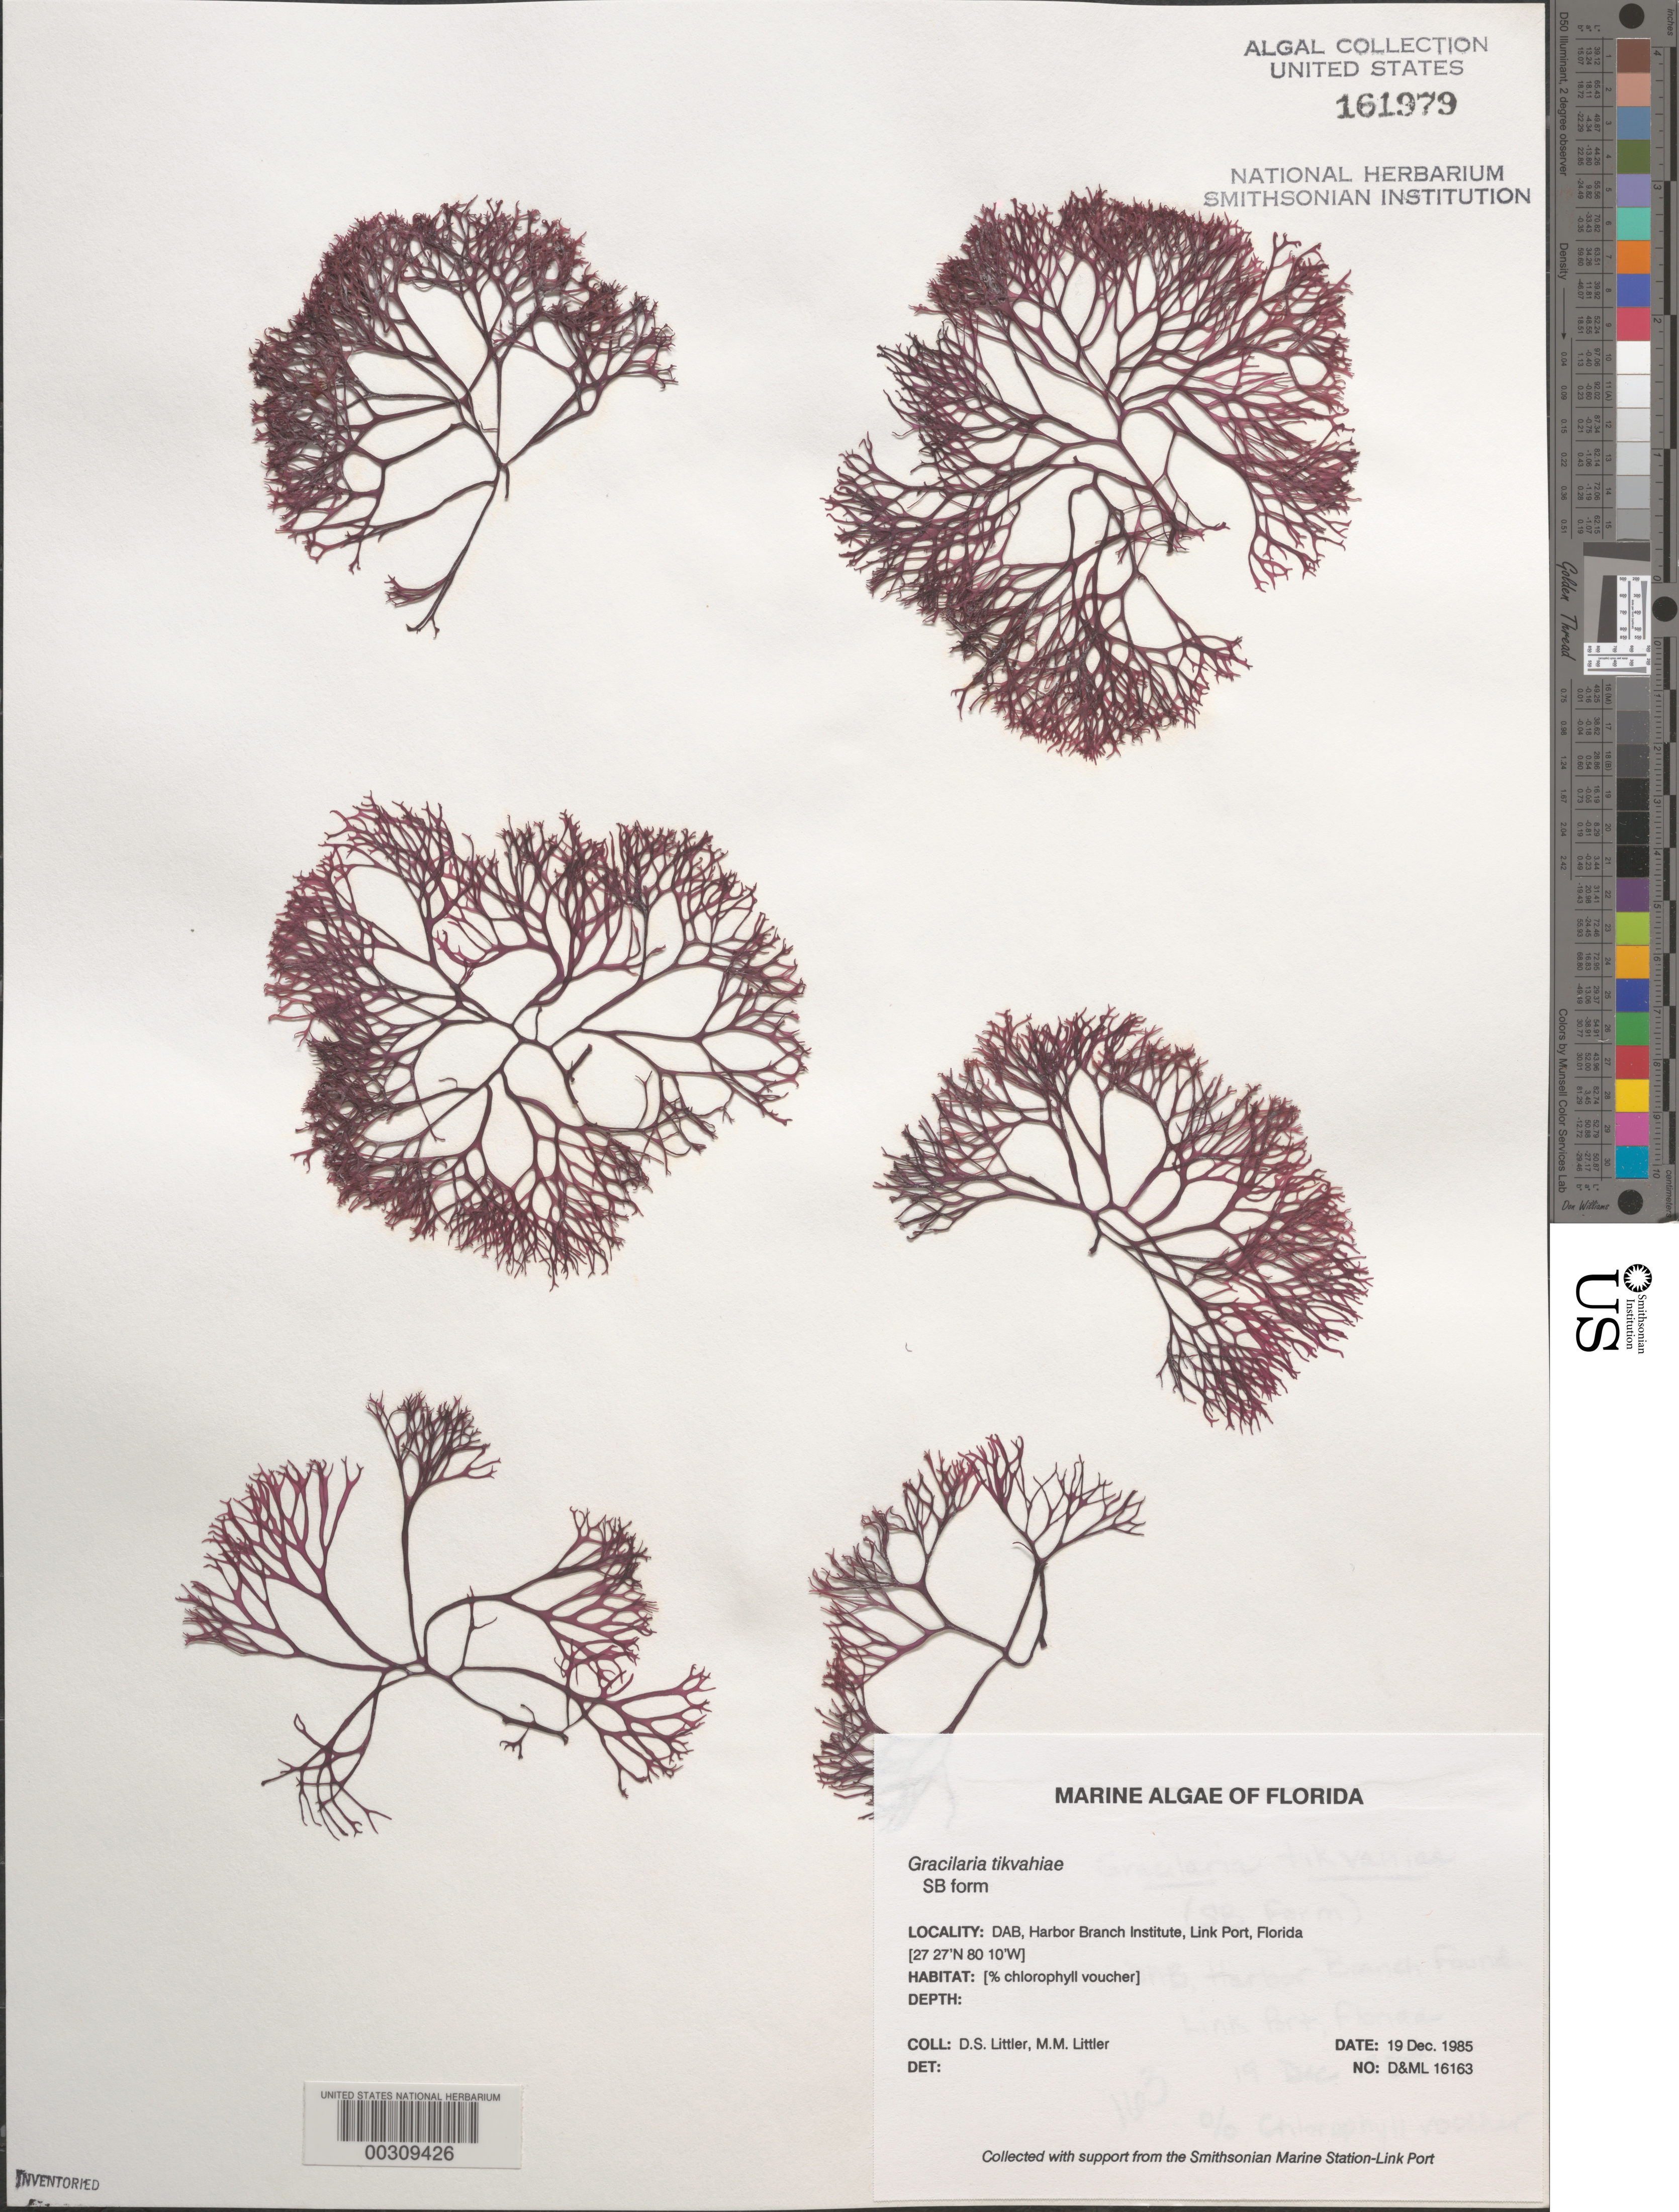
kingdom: Plantae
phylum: Rhodophyta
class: Florideophyceae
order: Gracilariales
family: Gracilariaceae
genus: Gracilaria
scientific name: Gracilaria tikvahiae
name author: McLachlan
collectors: D. S. Littler & M. M. Littler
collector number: D&ML 16163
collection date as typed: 19 Dec 1985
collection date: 1985-12-19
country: United States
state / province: Florida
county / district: Saint Lucie County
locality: Harbor Branch Oceanographic Institutue, Link Port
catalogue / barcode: US 161979